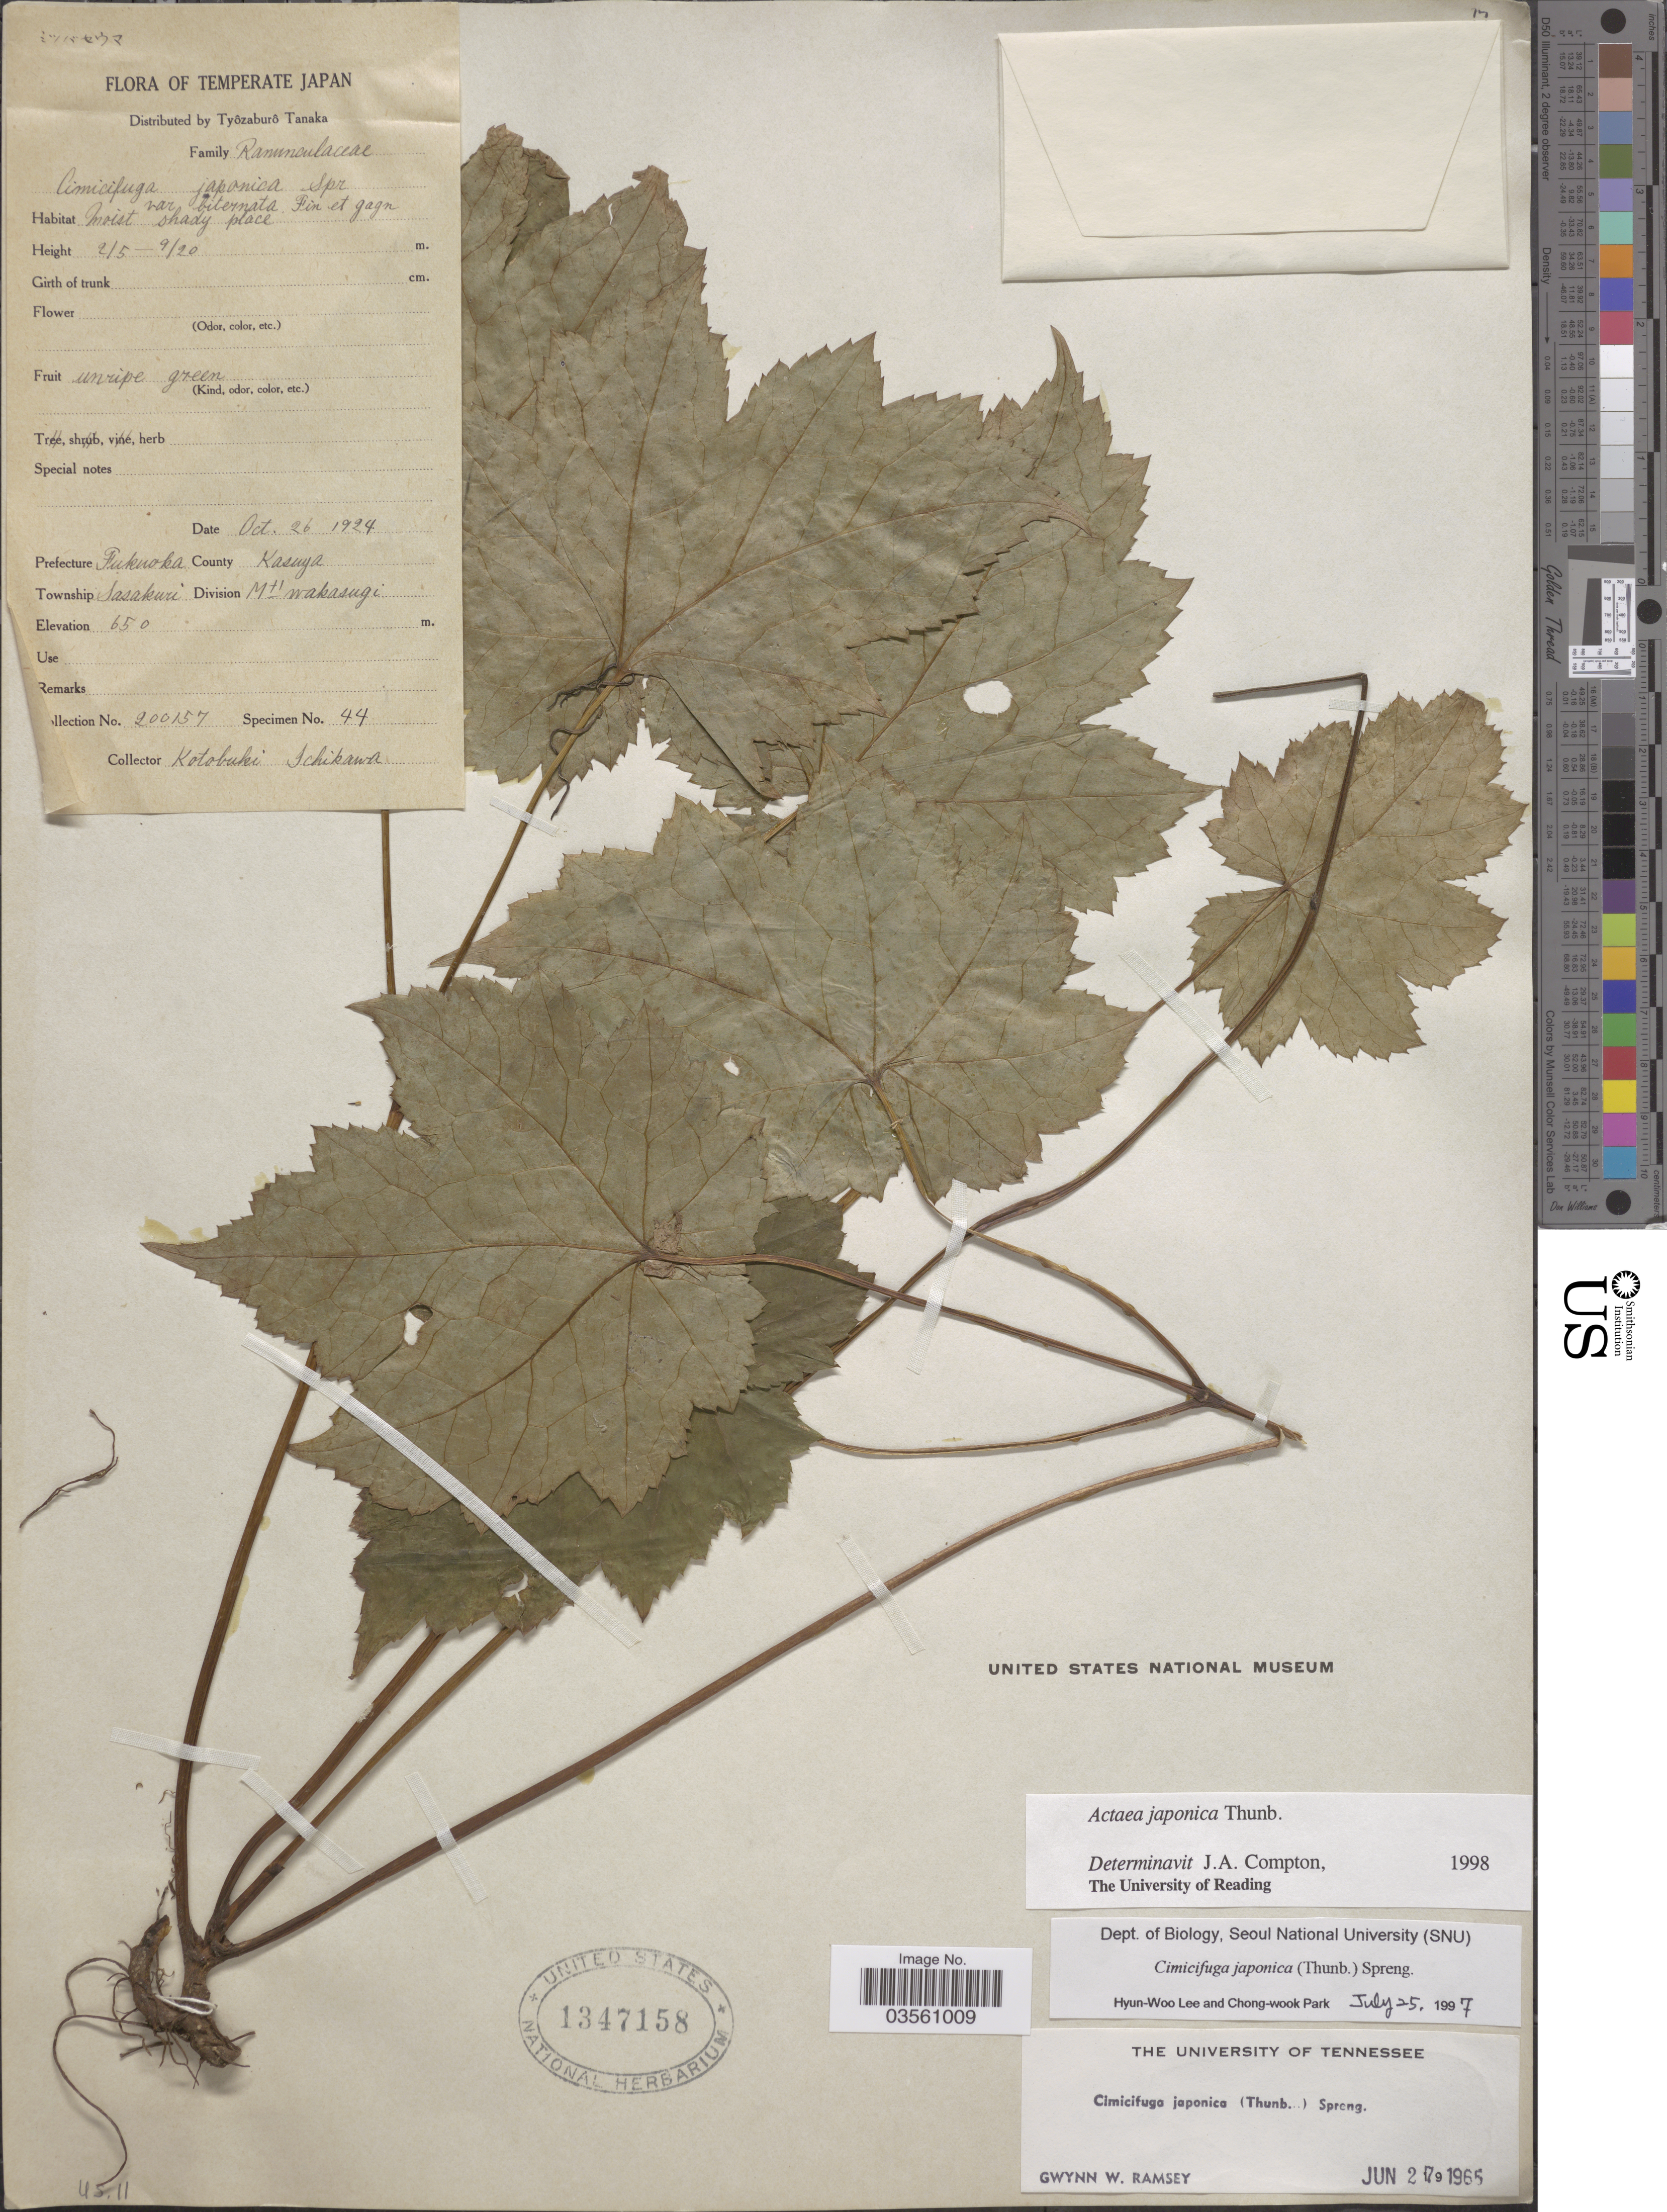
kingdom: Plantae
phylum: Tracheophyta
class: Magnoliopsida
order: Ranunculales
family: Ranunculaceae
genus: Actaea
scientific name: Actaea japonica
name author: Thunb.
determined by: Compton, J. A.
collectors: K. Schikawa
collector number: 200157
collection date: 1924-10-26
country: Japan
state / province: Hukuoka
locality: Prefecture Fukuoka. County Kasuya. Township Sasakwi. Division Mt' Wakasugi. Temperate Japan.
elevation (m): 650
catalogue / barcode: US 1347158